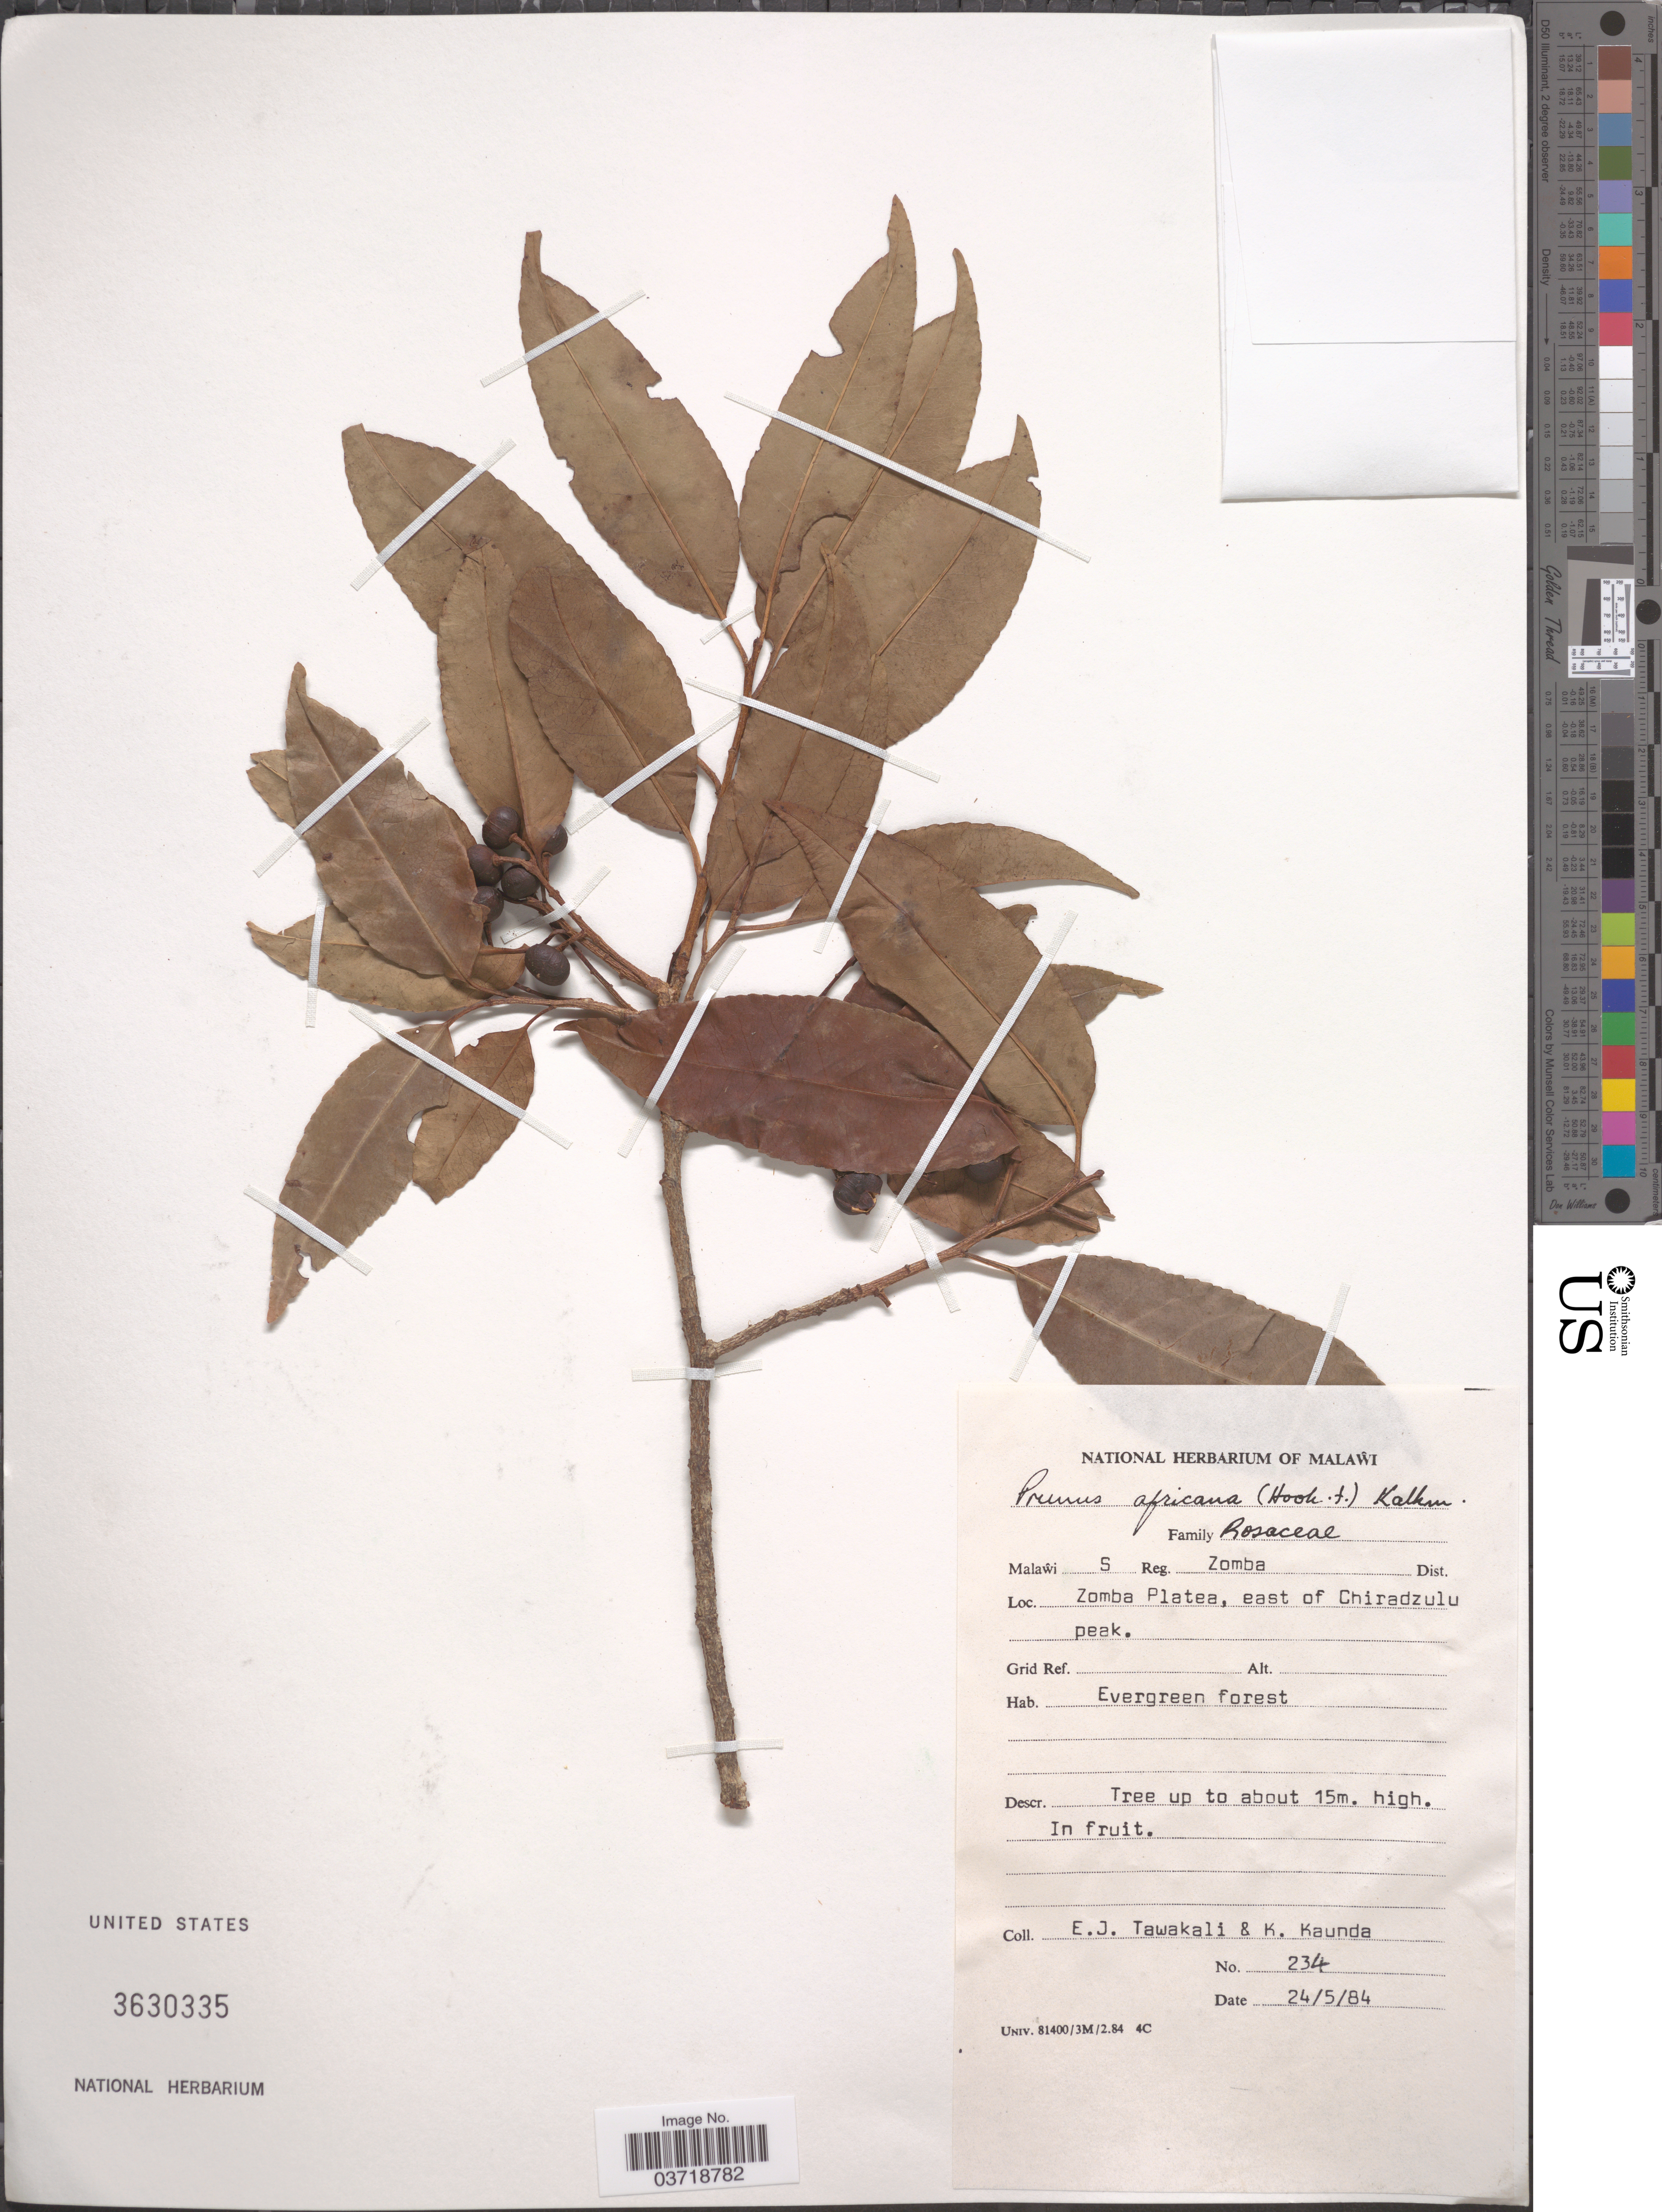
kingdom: Plantae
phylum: Tracheophyta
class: Magnoliopsida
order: Rosales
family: Rosaceae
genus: Prunus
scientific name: Prunus africana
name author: (Hook. f.) Kalkman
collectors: E. Tawakali & K. Kaunda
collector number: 234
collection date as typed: Transcribed d/m/y: 24/5/84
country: Malawi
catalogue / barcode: US 3630335